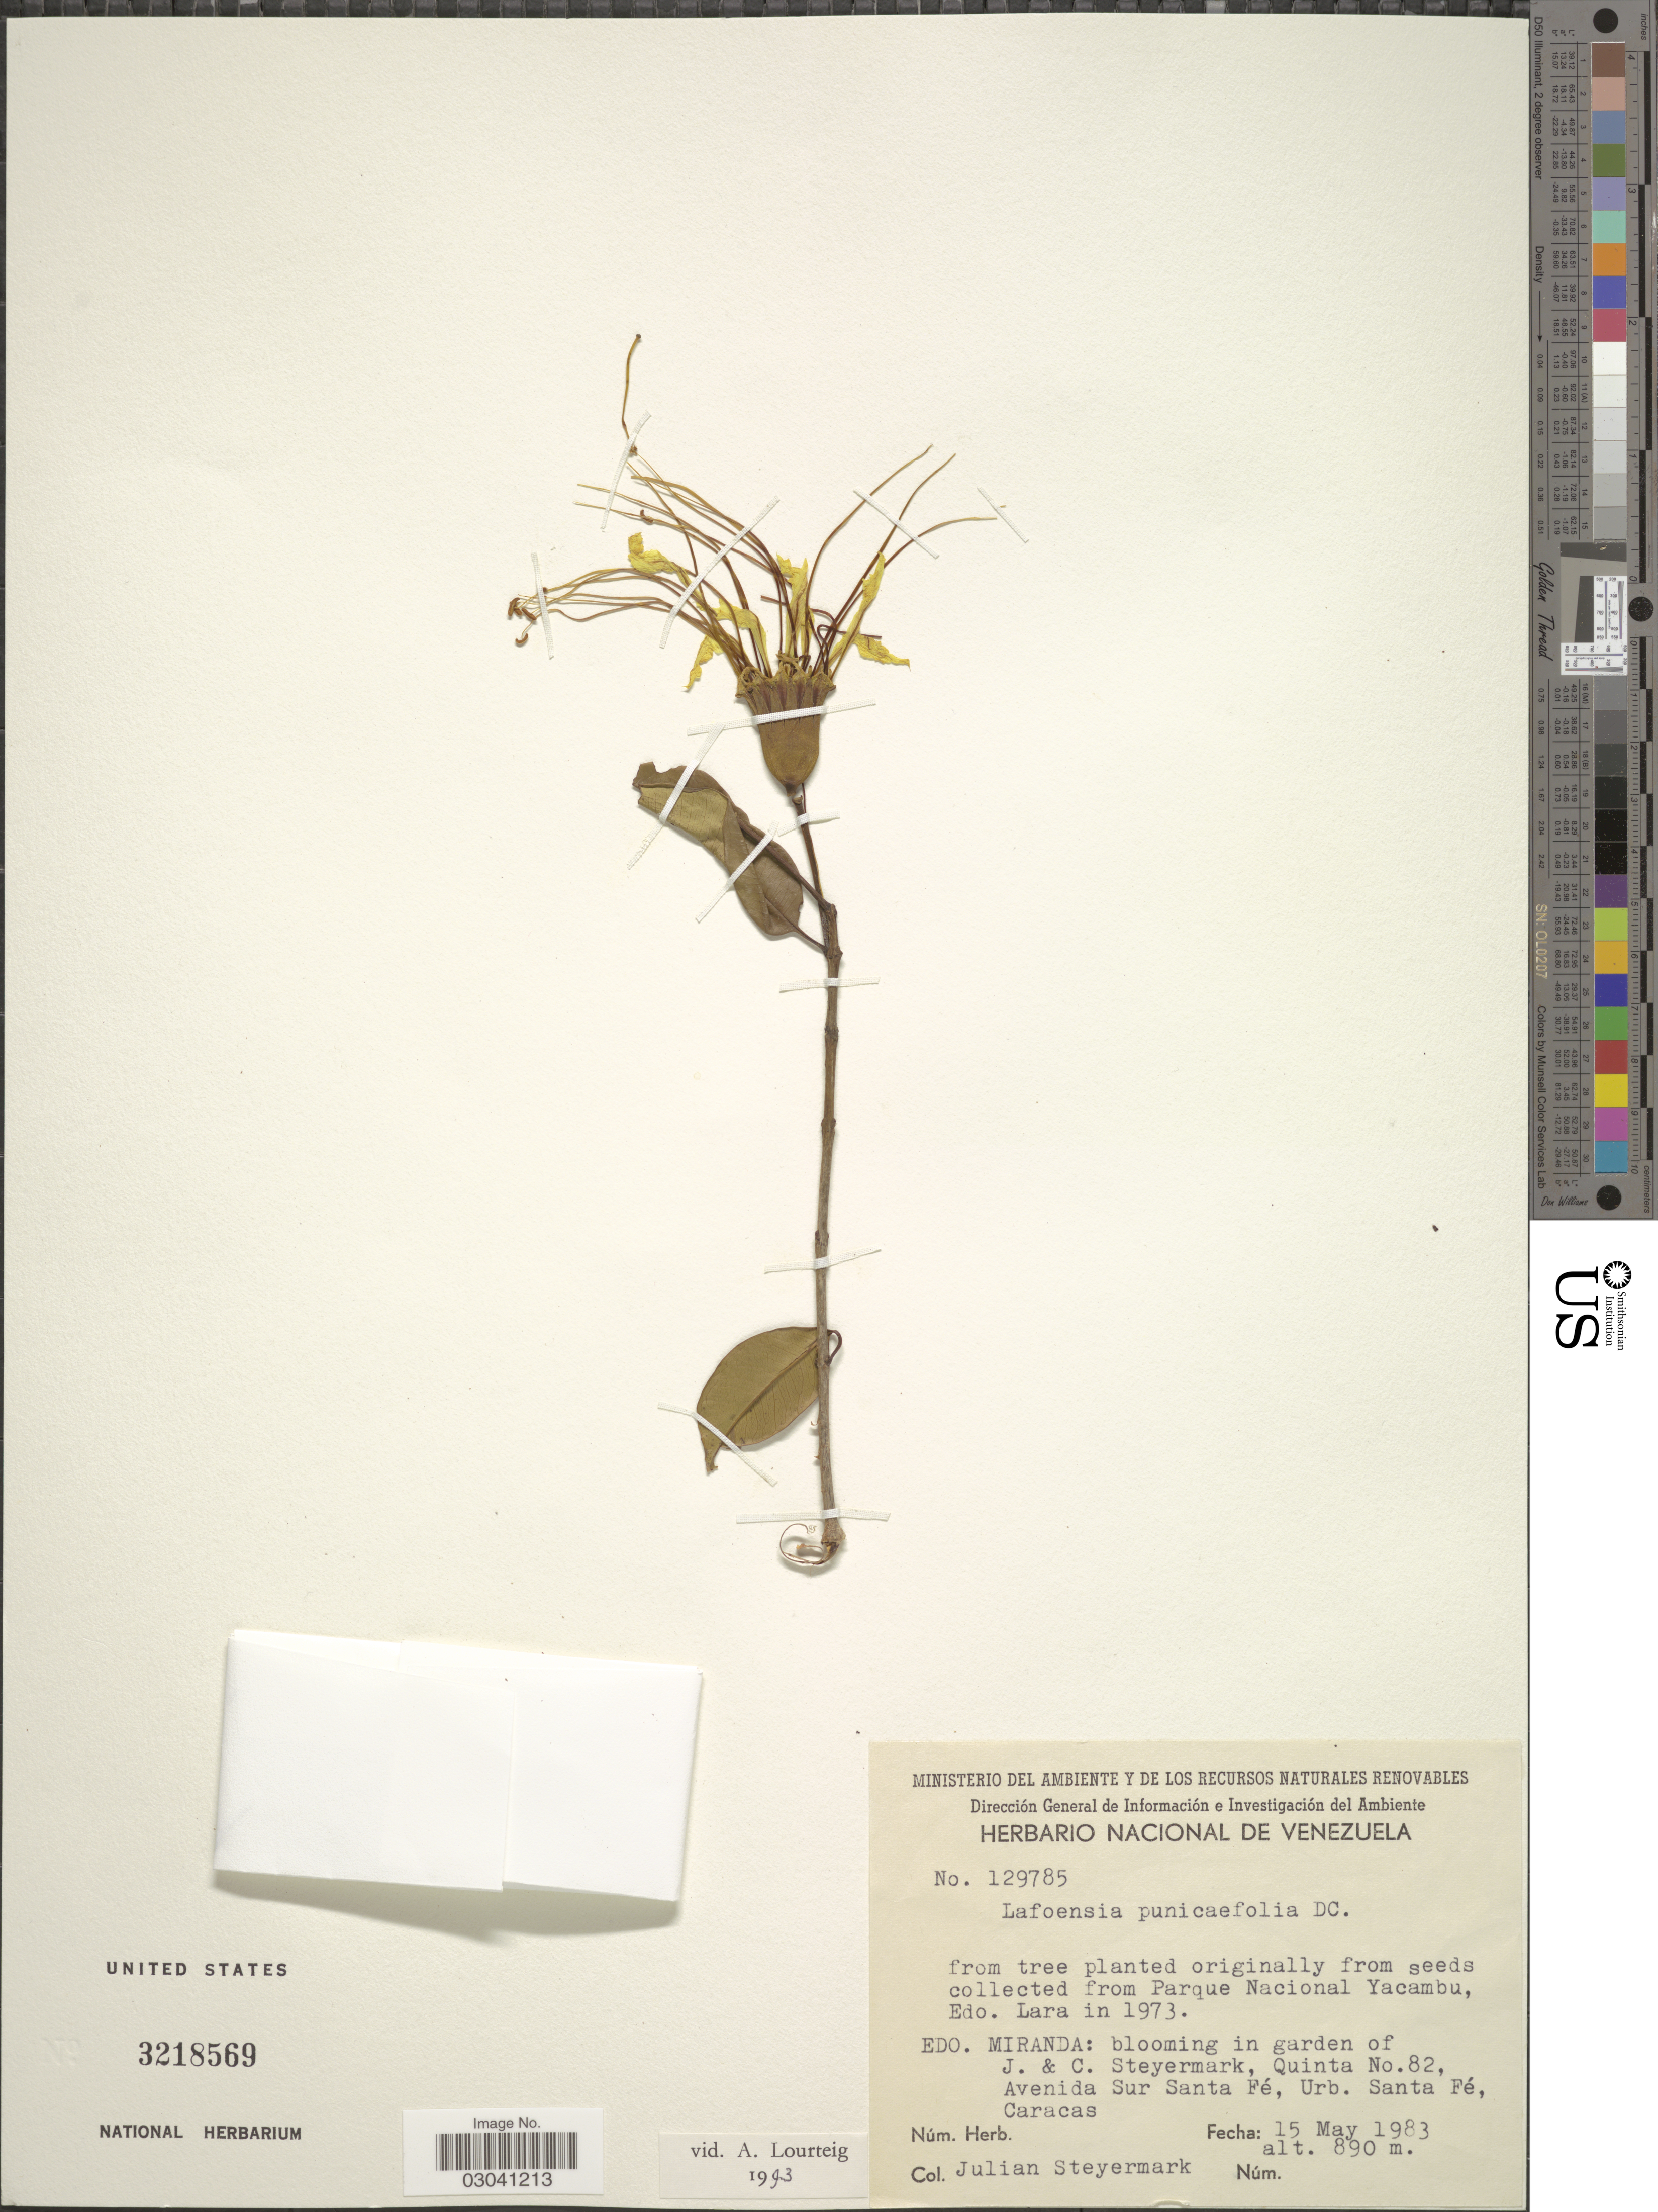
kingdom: Plantae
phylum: Tracheophyta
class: Magnoliopsida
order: Myrtales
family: Lythraceae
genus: Lafoensia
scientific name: Lafoensia punicifolia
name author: DC.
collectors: J. Steyermark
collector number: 129785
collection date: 1983-05-15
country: Venezuela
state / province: Miranda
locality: Blooming in garden of J. & .C. Steyermark, Quinta No. 82, Avenida Sur Santa Fé, Urb. Santa Fé, Caracas.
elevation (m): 890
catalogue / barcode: US 3218569